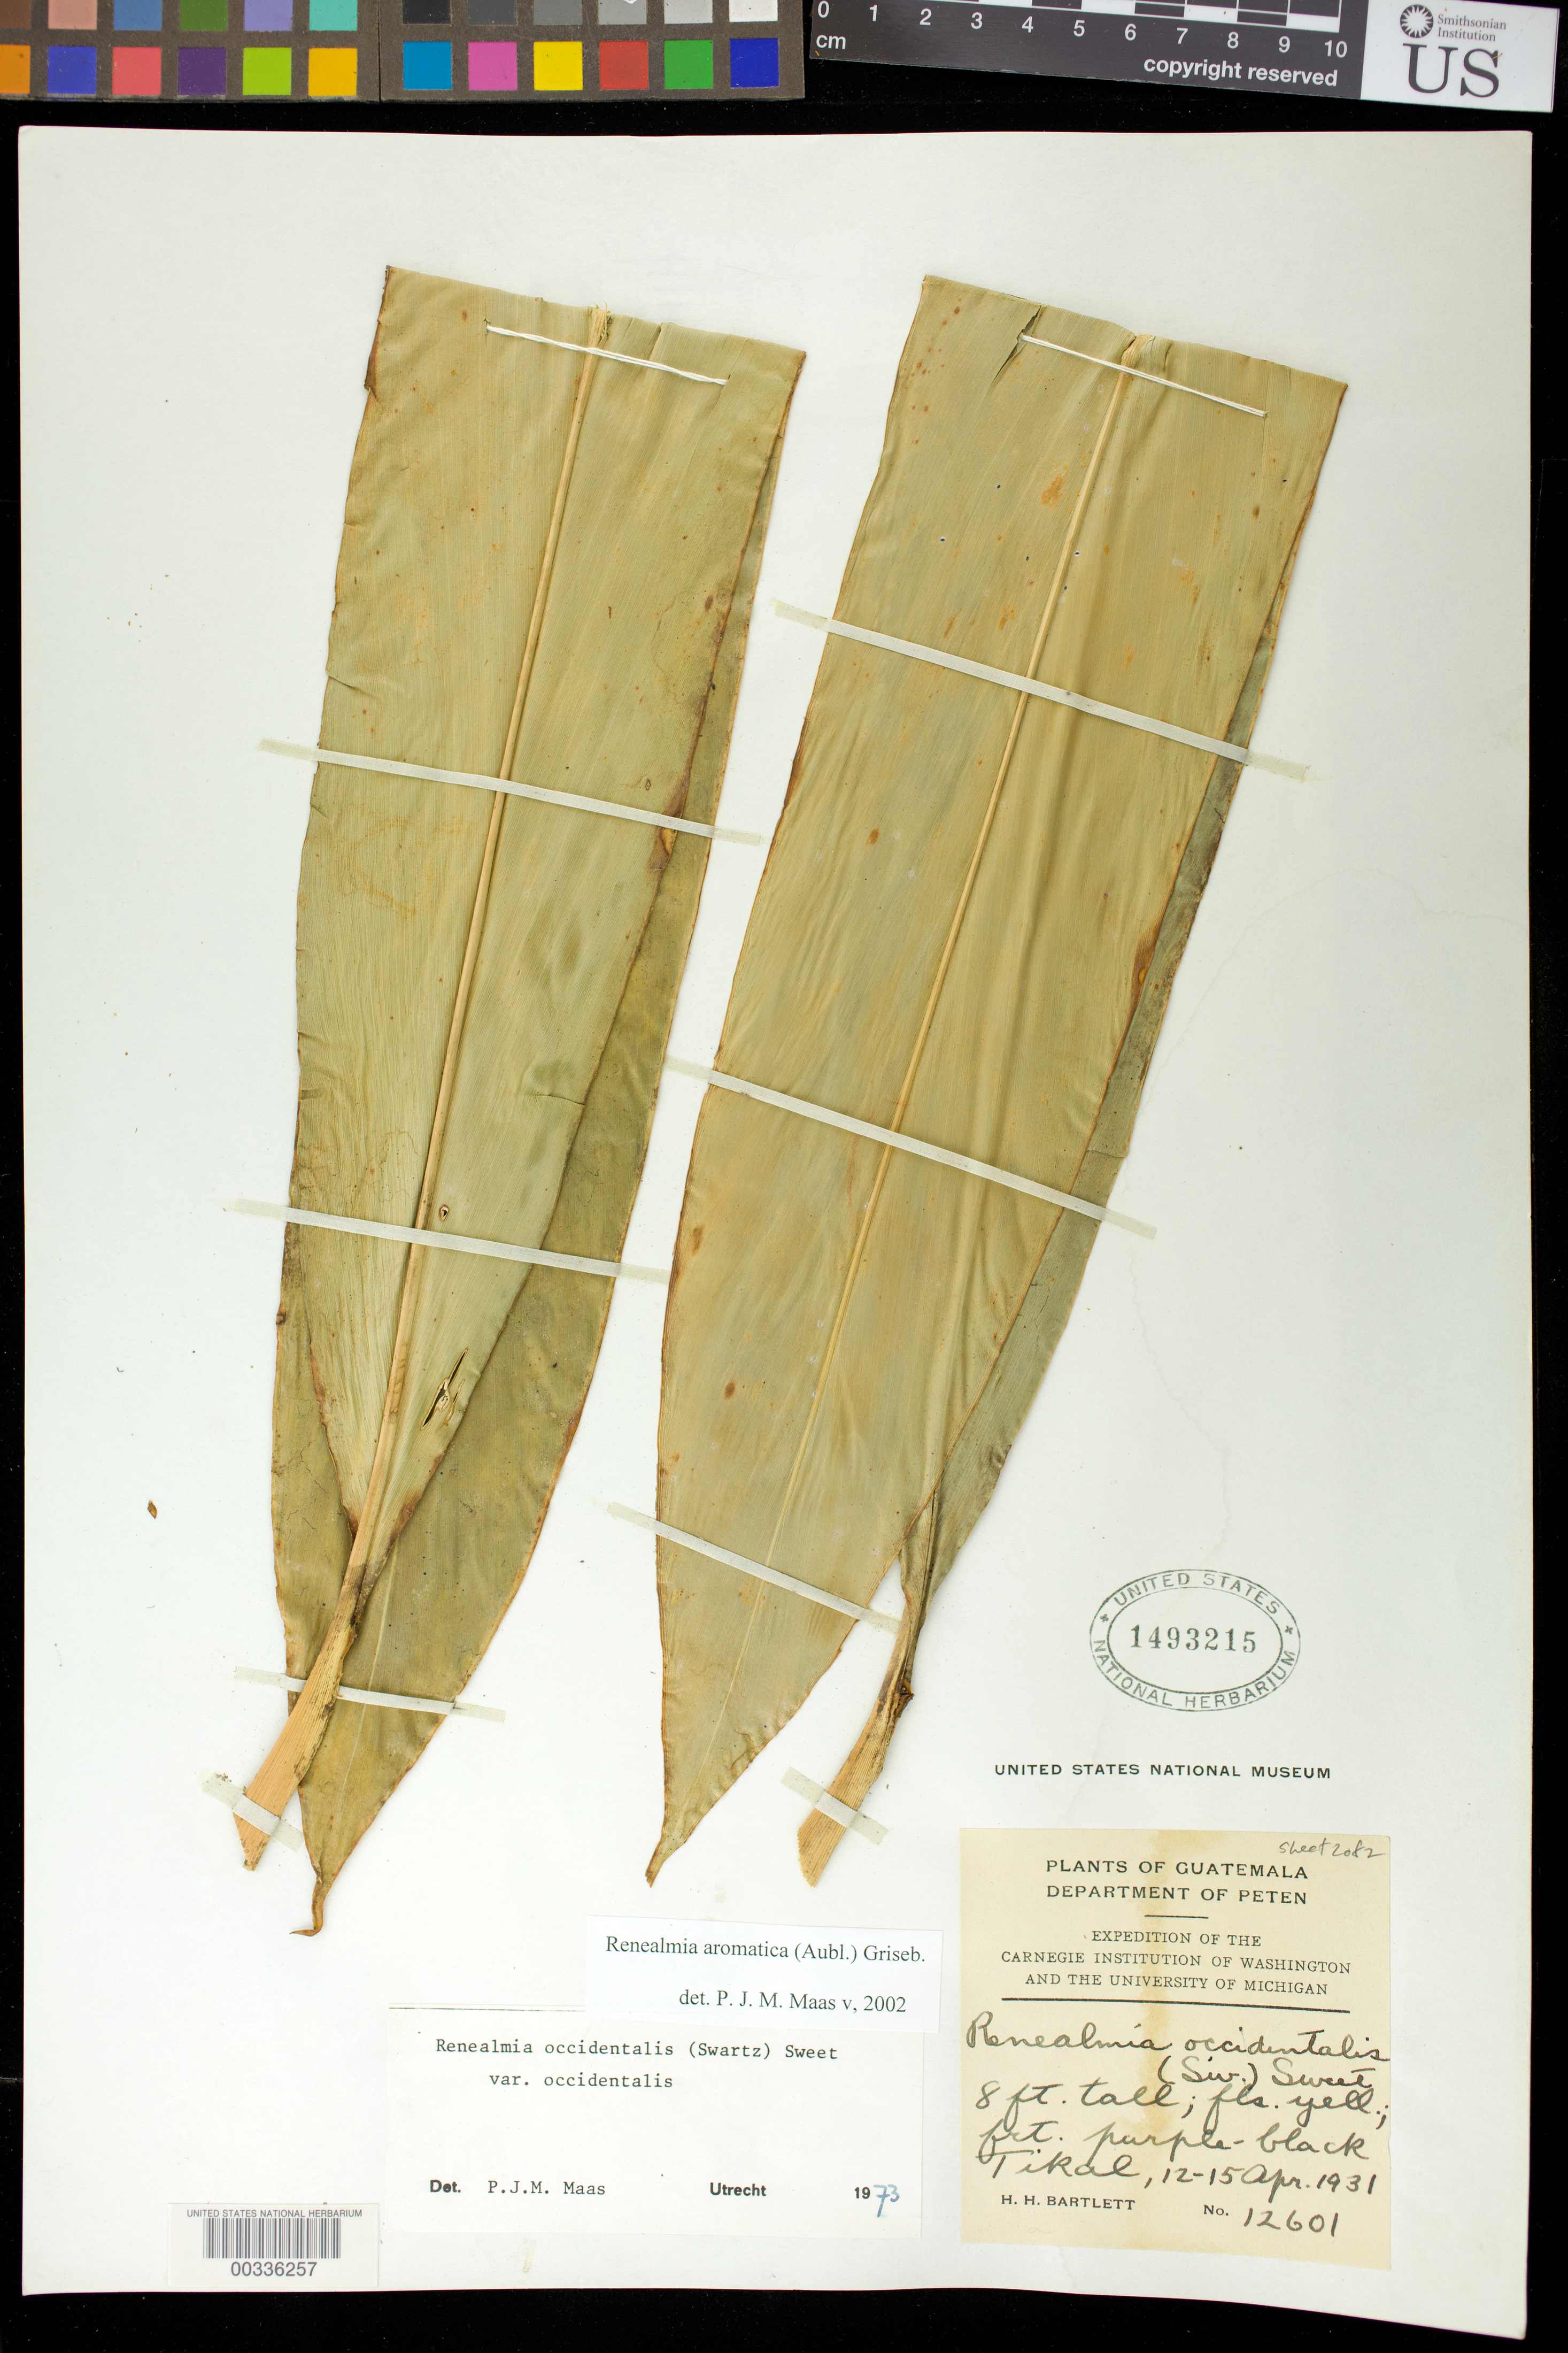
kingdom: Plantae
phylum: Tracheophyta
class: Liliopsida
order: Zingiberales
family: Zingiberaceae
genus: Renealmia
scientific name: Renealmia aromatica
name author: (Aubl.) Griseb.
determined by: Maas, Paul J. M.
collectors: H. H. Bartlett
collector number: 12601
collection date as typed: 12 Apr 1931 to 15 Apr 1931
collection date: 1931-04-12/1931-04-15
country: Guatemala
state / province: El Petén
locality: Tikal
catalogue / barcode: US 1493215